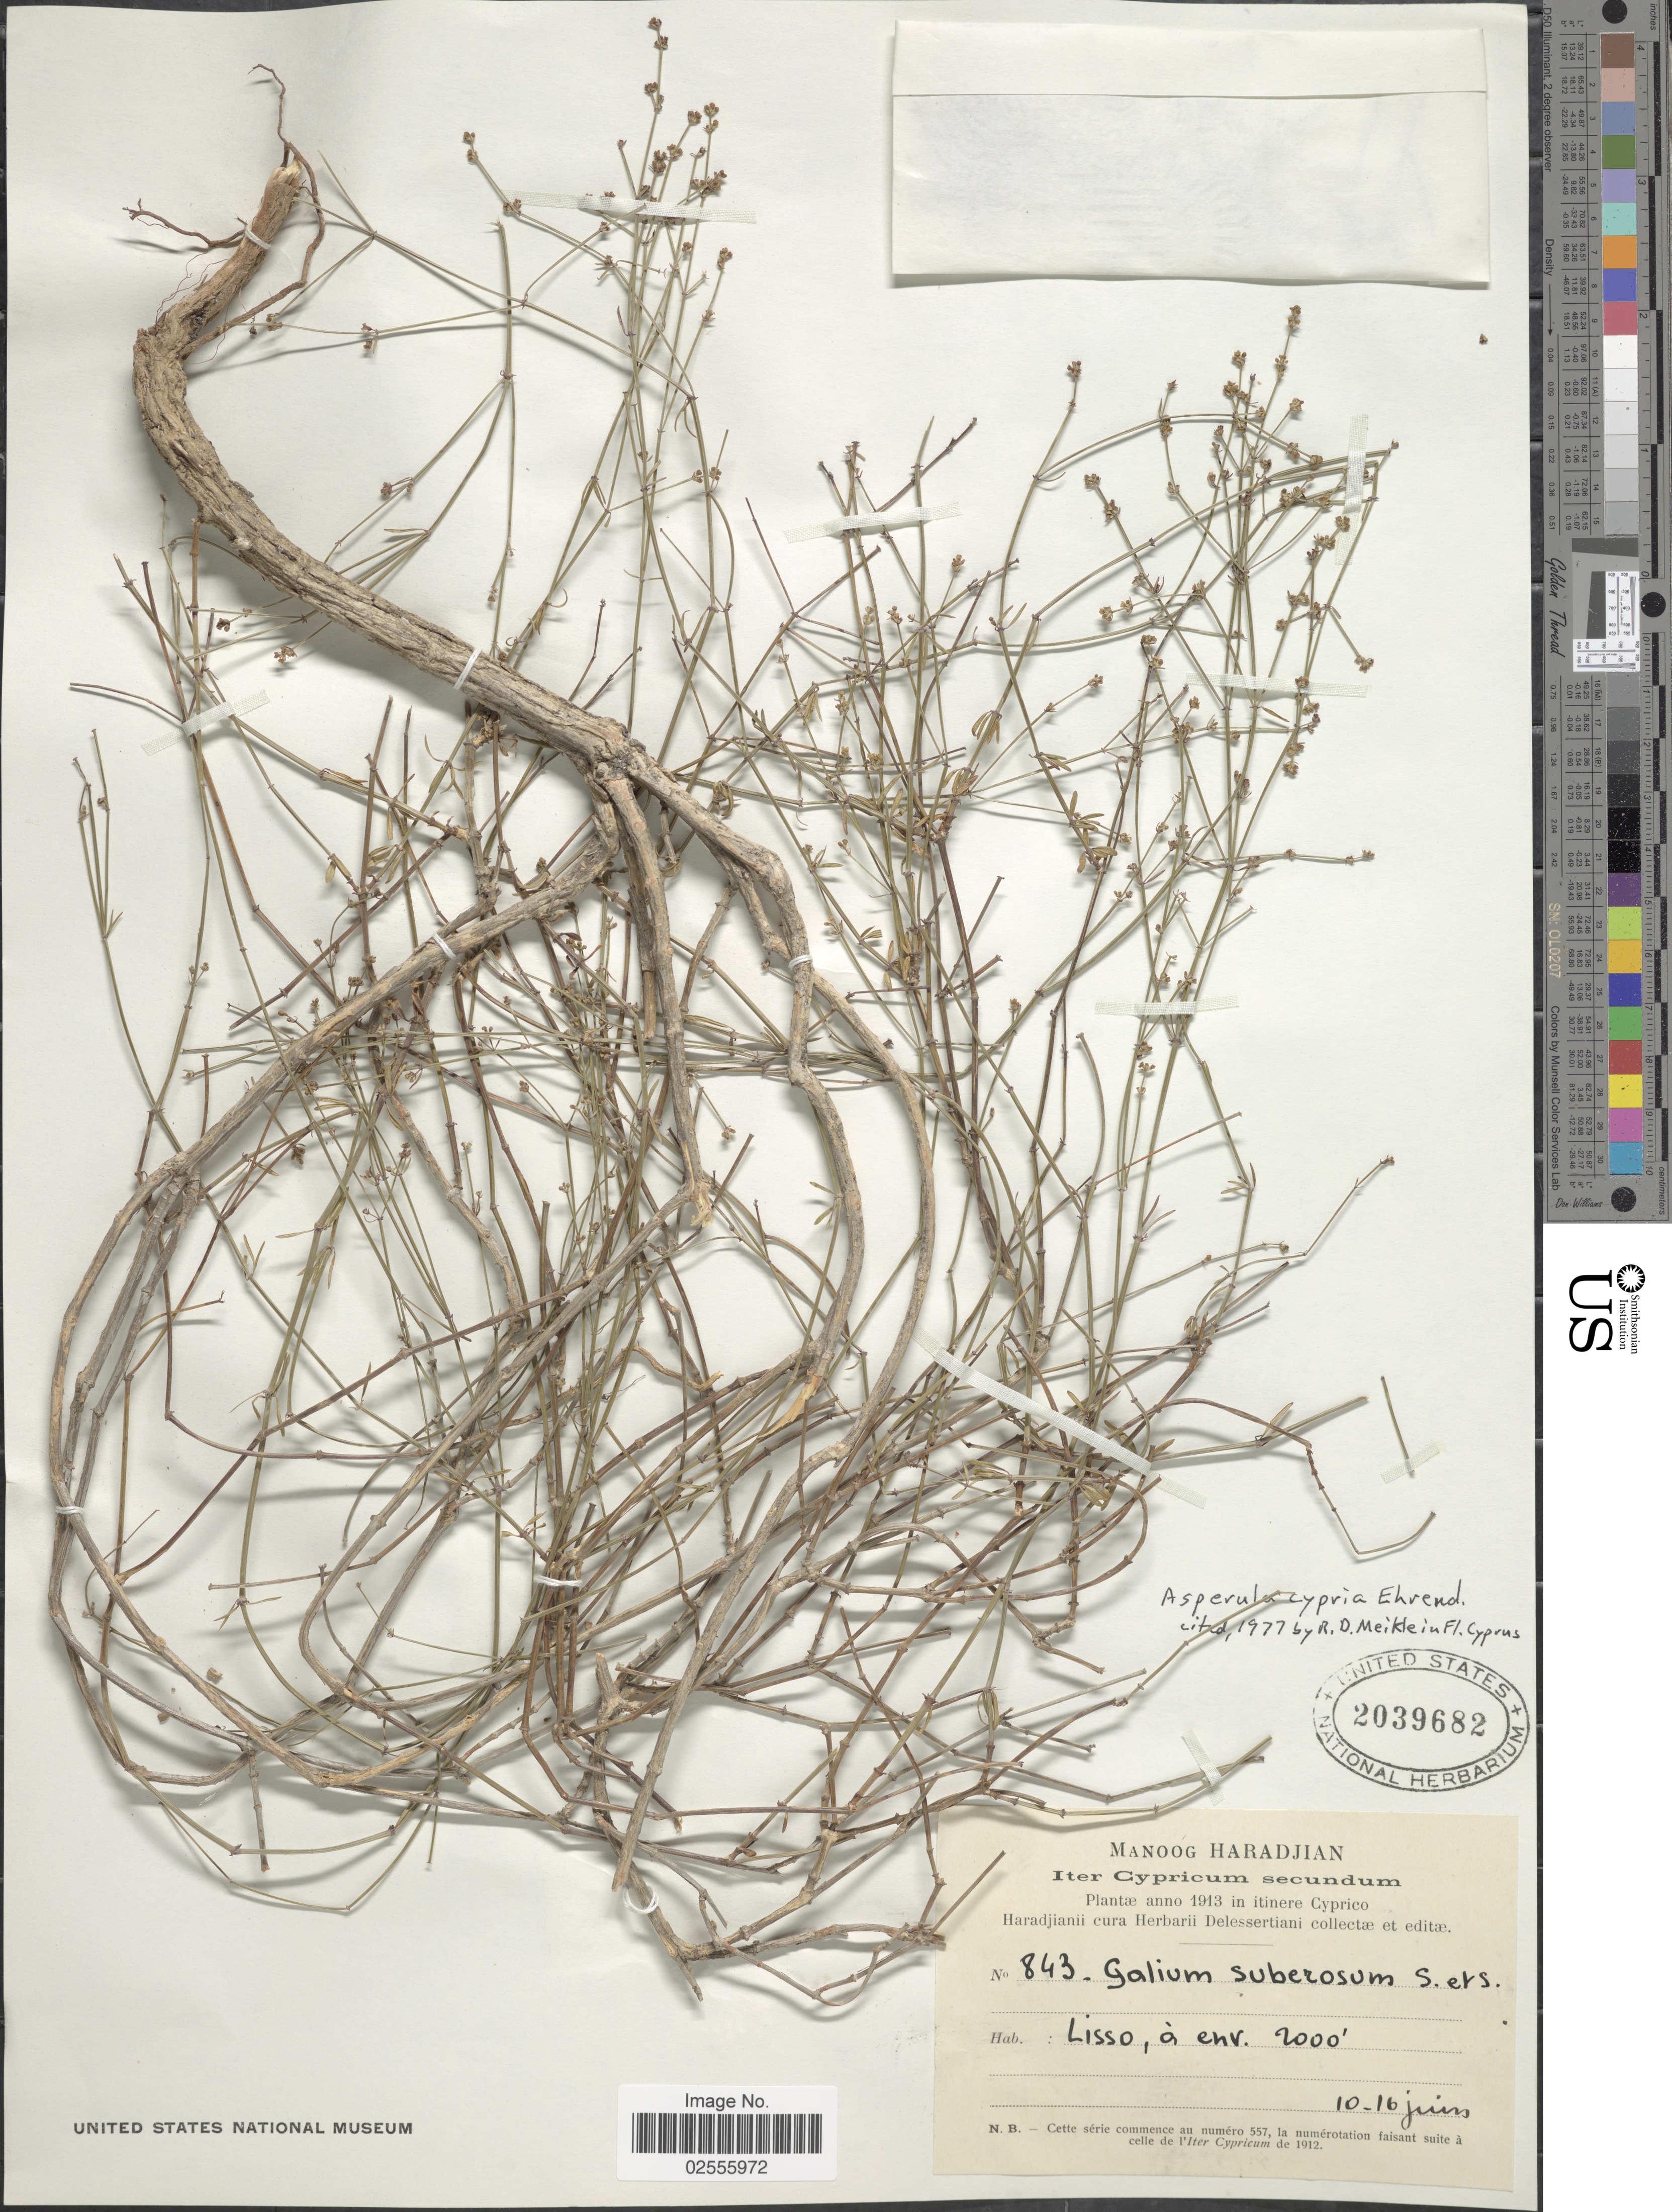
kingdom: Plantae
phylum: Tracheophyta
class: Magnoliopsida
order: Gentianales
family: Rubiaceae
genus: Asperula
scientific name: Asperula cypria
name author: Ehrend.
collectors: M. Haradjian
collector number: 843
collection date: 1913-06-10/1913-06-16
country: Cyprus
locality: Iter Cypricum secundum, in itinere Cyprico, Lisso.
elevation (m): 610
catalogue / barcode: US 2039682